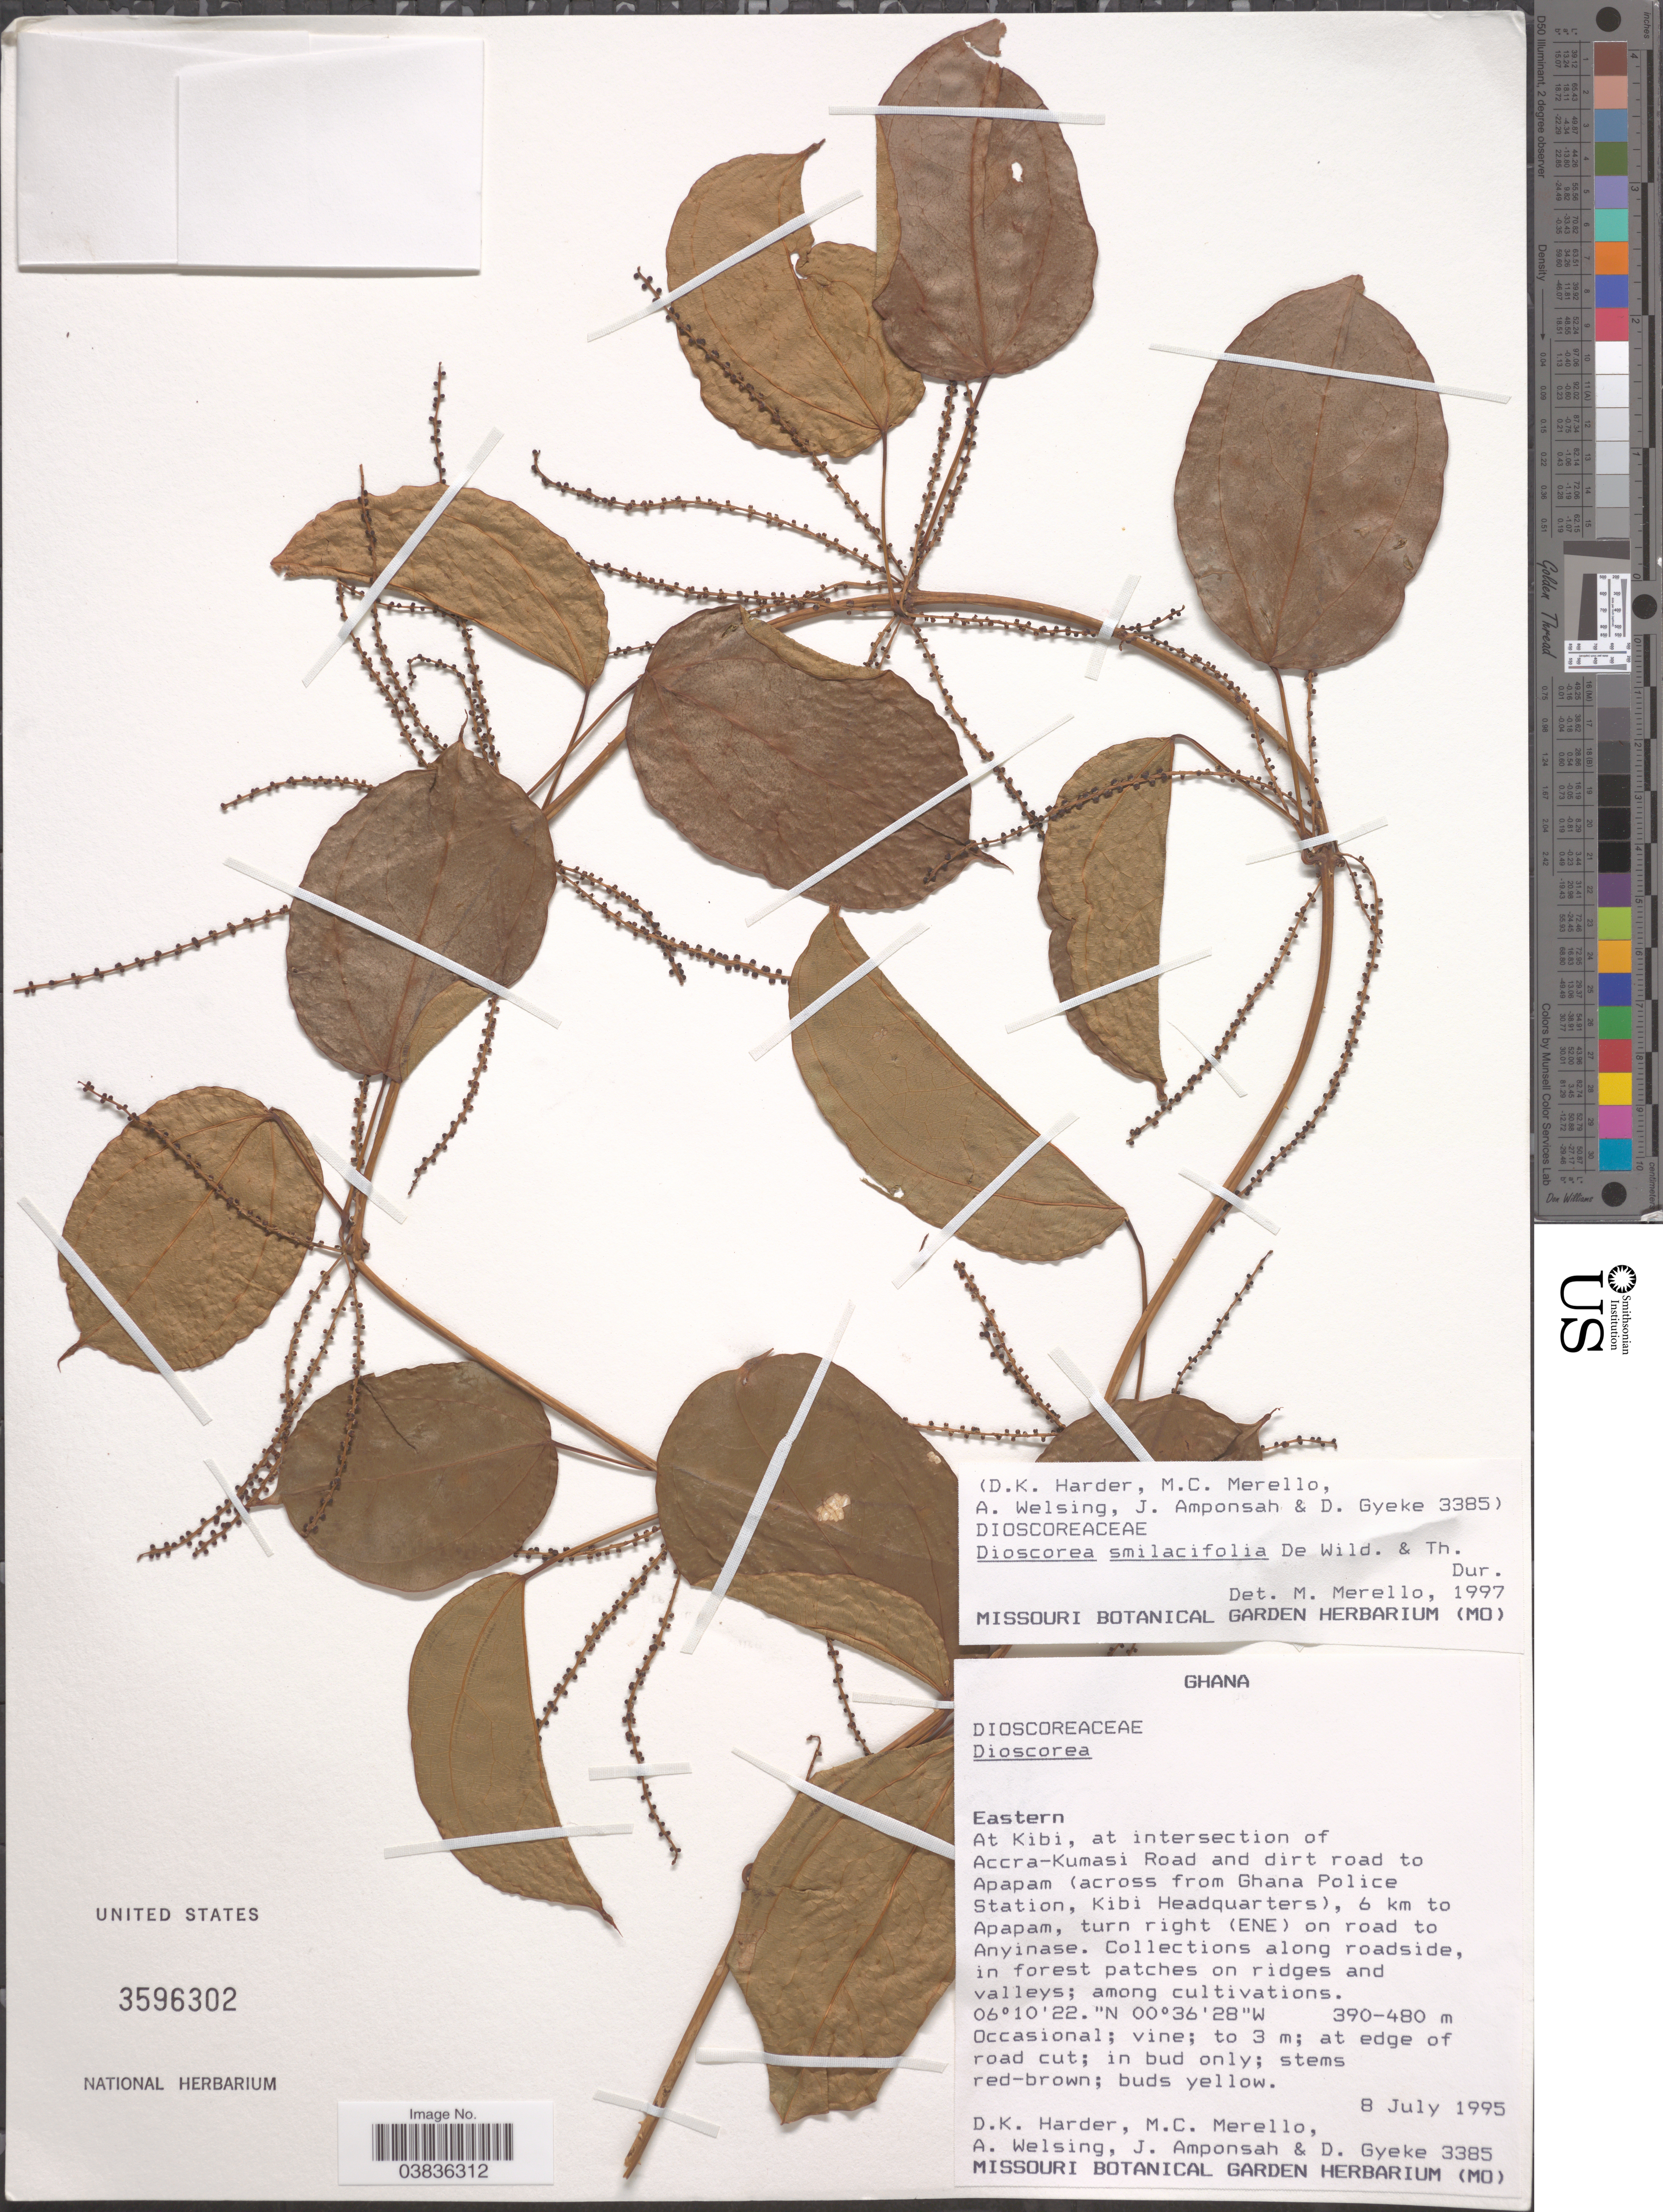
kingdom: Plantae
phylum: Tracheophyta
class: Liliopsida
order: Dioscoreales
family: Dioscoreaceae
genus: Dioscorea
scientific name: Dioscorea smilacifolia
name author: De Wild. & Durand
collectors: D. Harder, M. Merello, A. Welsing, J. Amponsah & D. Gyeke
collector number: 3385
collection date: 1995-07-08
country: Ghana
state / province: Eastern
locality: At Kibi, at intersection of Accra-Kumasi Road and dirt road to Apapam (across from Ghana Police Station, Kibi Headquarters), 6 km to Apapam, turn right (ENE) on road to Anyinase.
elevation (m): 390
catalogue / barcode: US 3596302